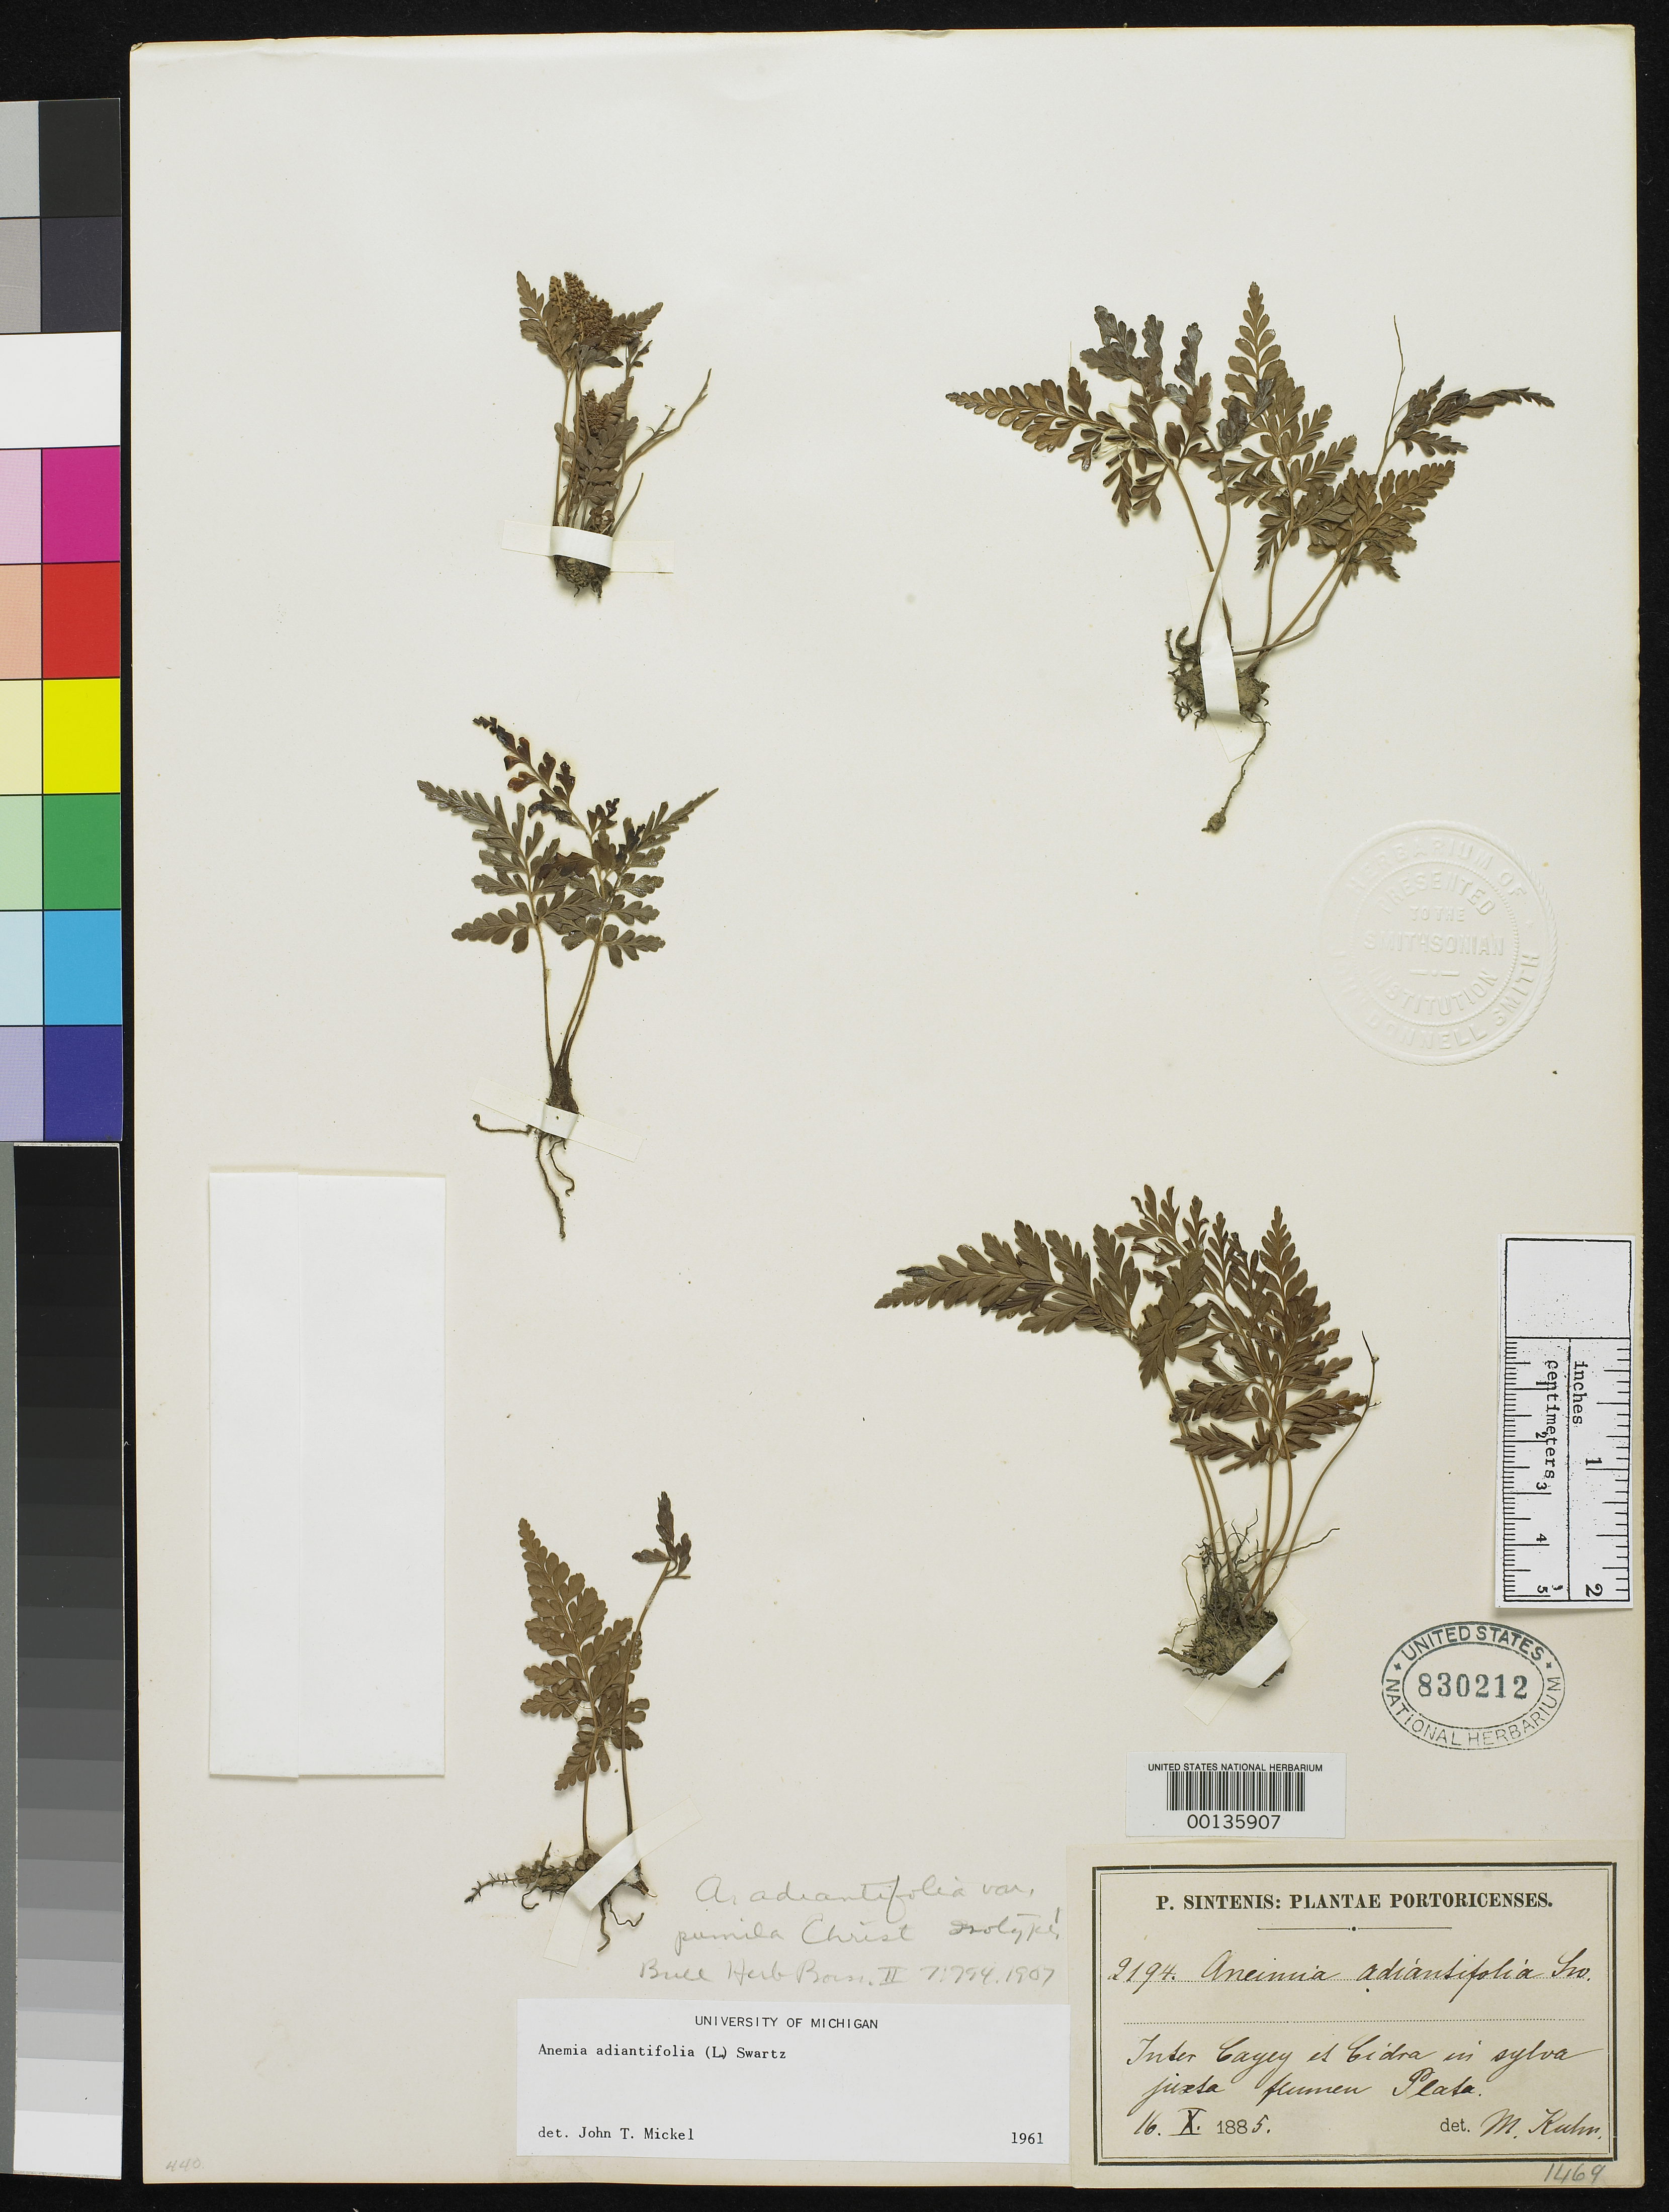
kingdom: Plantae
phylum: Tracheophyta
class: Polypodiopsida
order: Schizaeales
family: Anemiaceae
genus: Anemia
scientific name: Anemia adiantifolia var. pumila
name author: Christ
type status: Isotype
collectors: P. Sintenis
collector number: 2194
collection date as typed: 16 Oct 1885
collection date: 1885-10-16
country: Puerto Rico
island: Greater Antilles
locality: Inter Cayey et Cidra in sylva juseta [?] flumen Plata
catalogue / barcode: US 830212